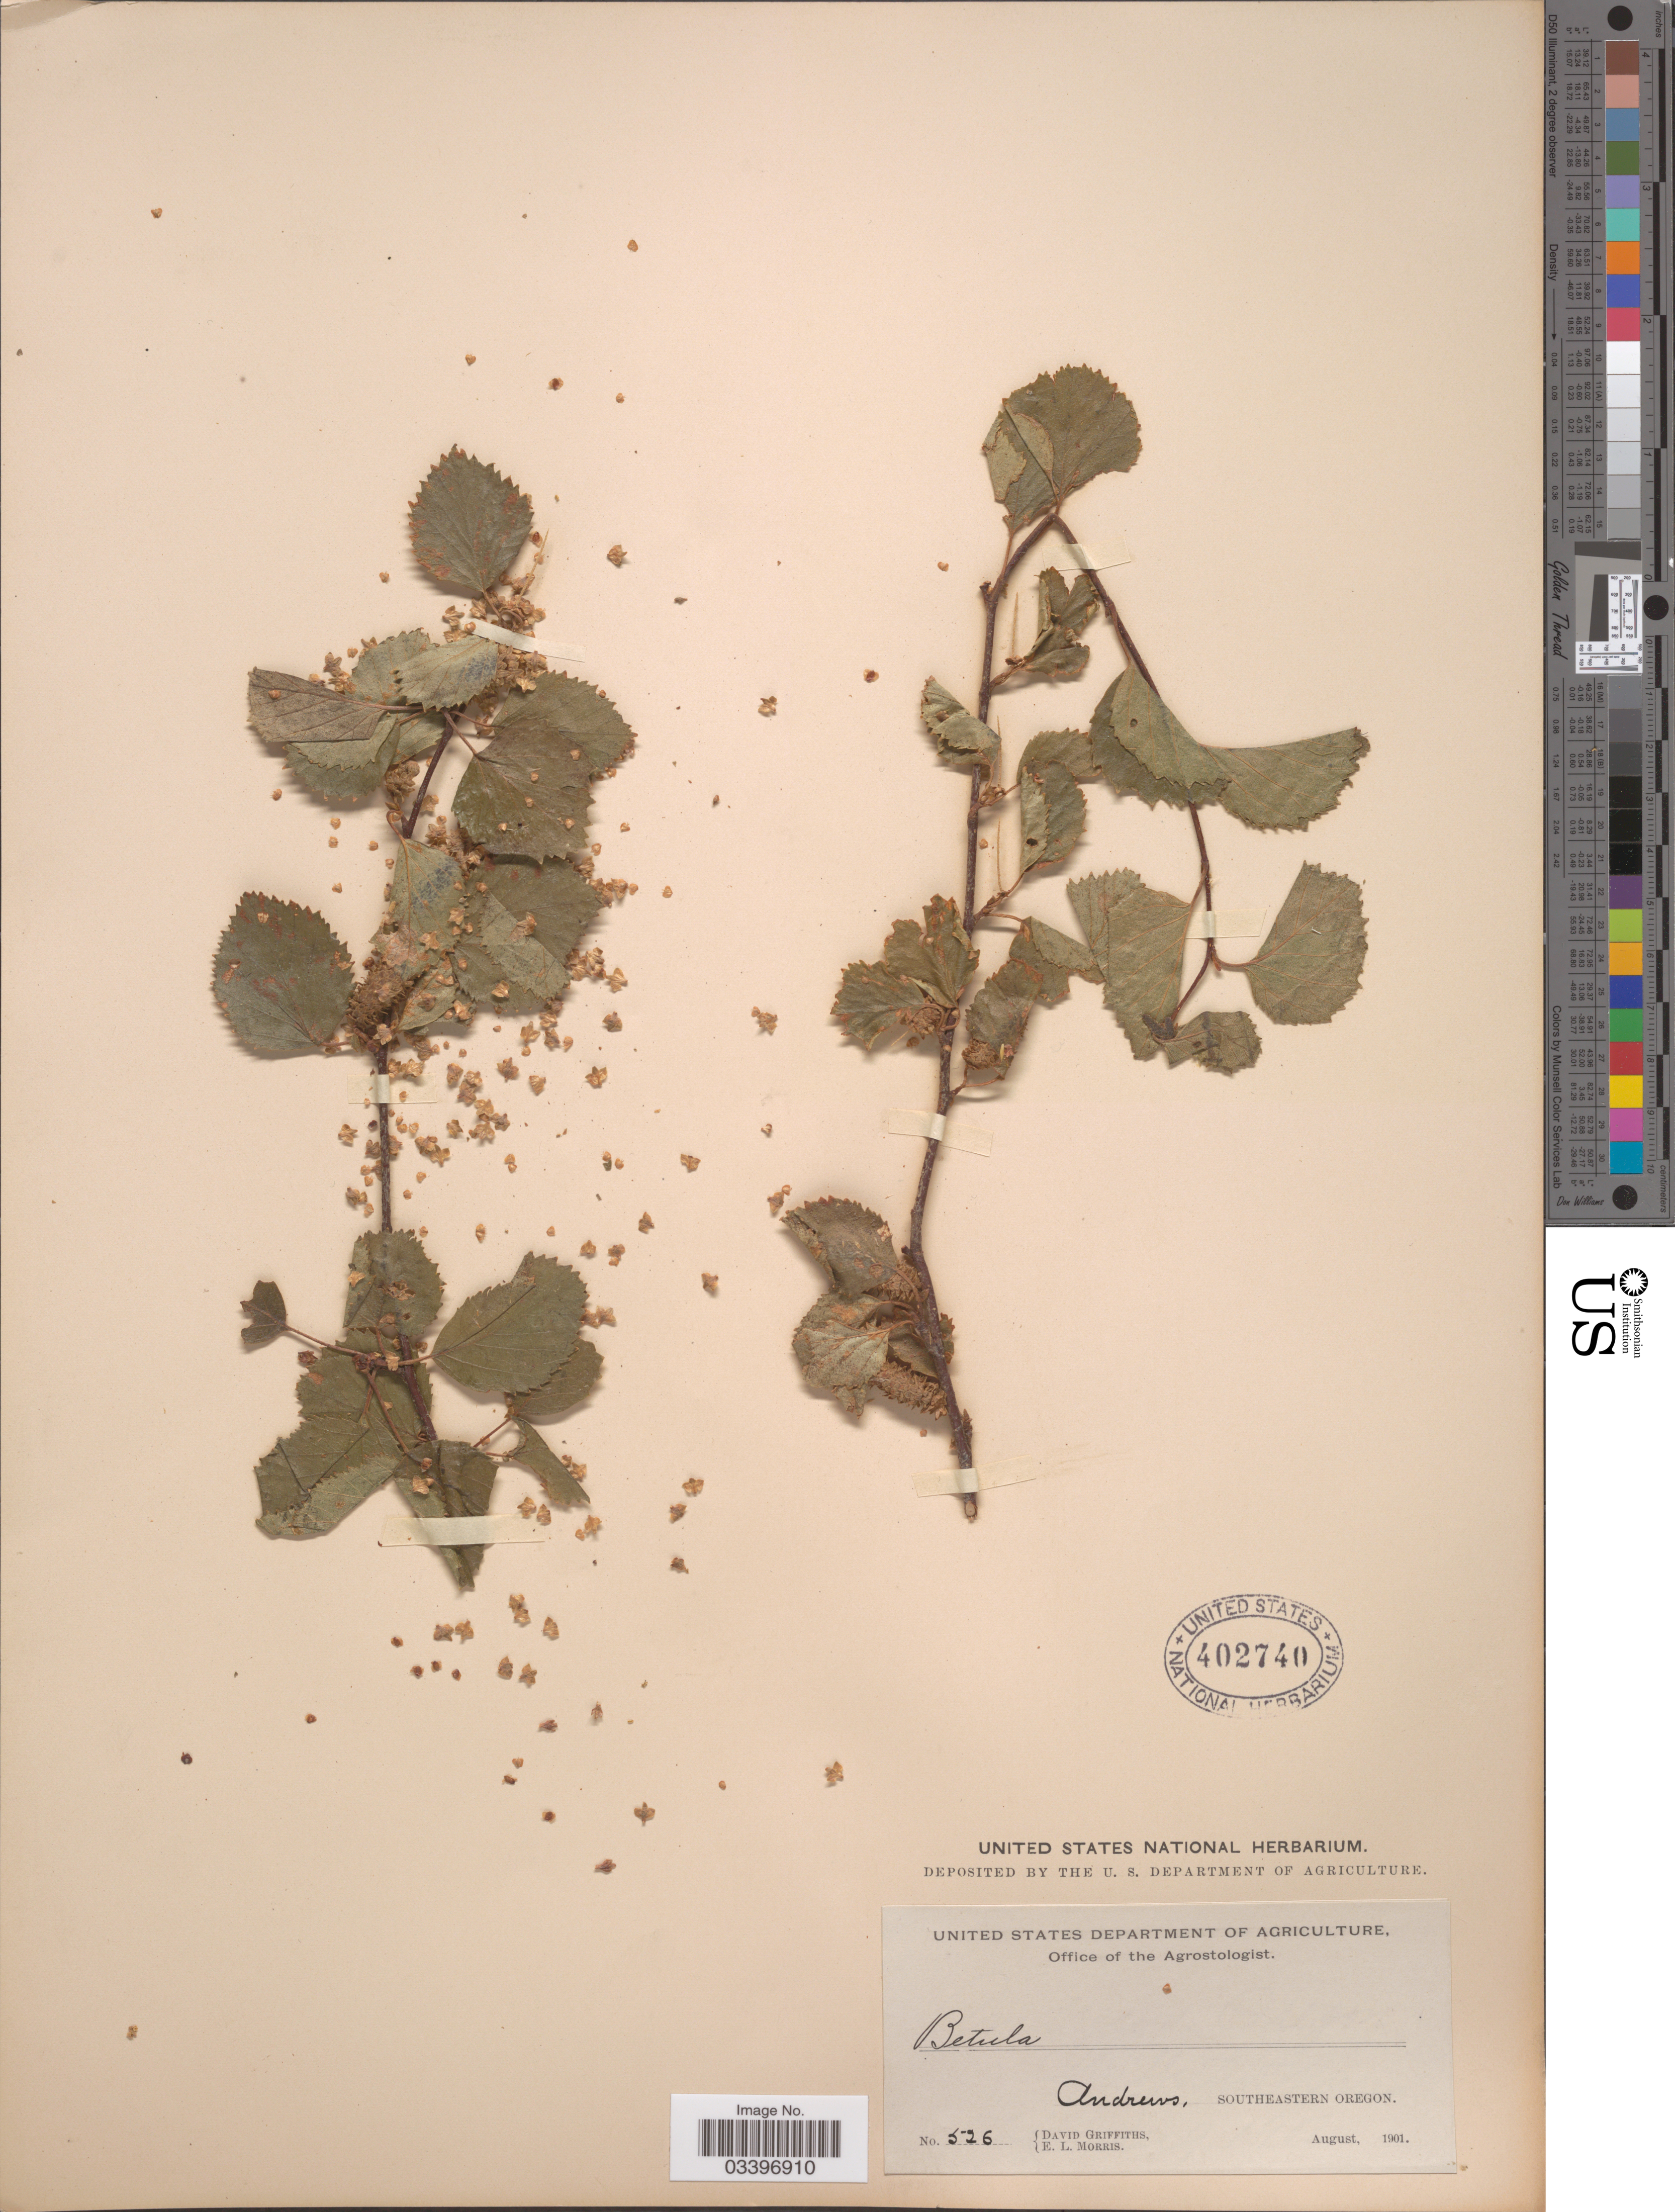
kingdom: Plantae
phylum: Tracheophyta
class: Magnoliopsida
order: Fagales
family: Betulaceae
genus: Betula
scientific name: Betula sp.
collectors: D. Griffiths & E. Morris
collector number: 526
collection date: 1901-08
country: United States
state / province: Oregon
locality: Andrews, Southeastern Oregon.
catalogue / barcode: US 402740